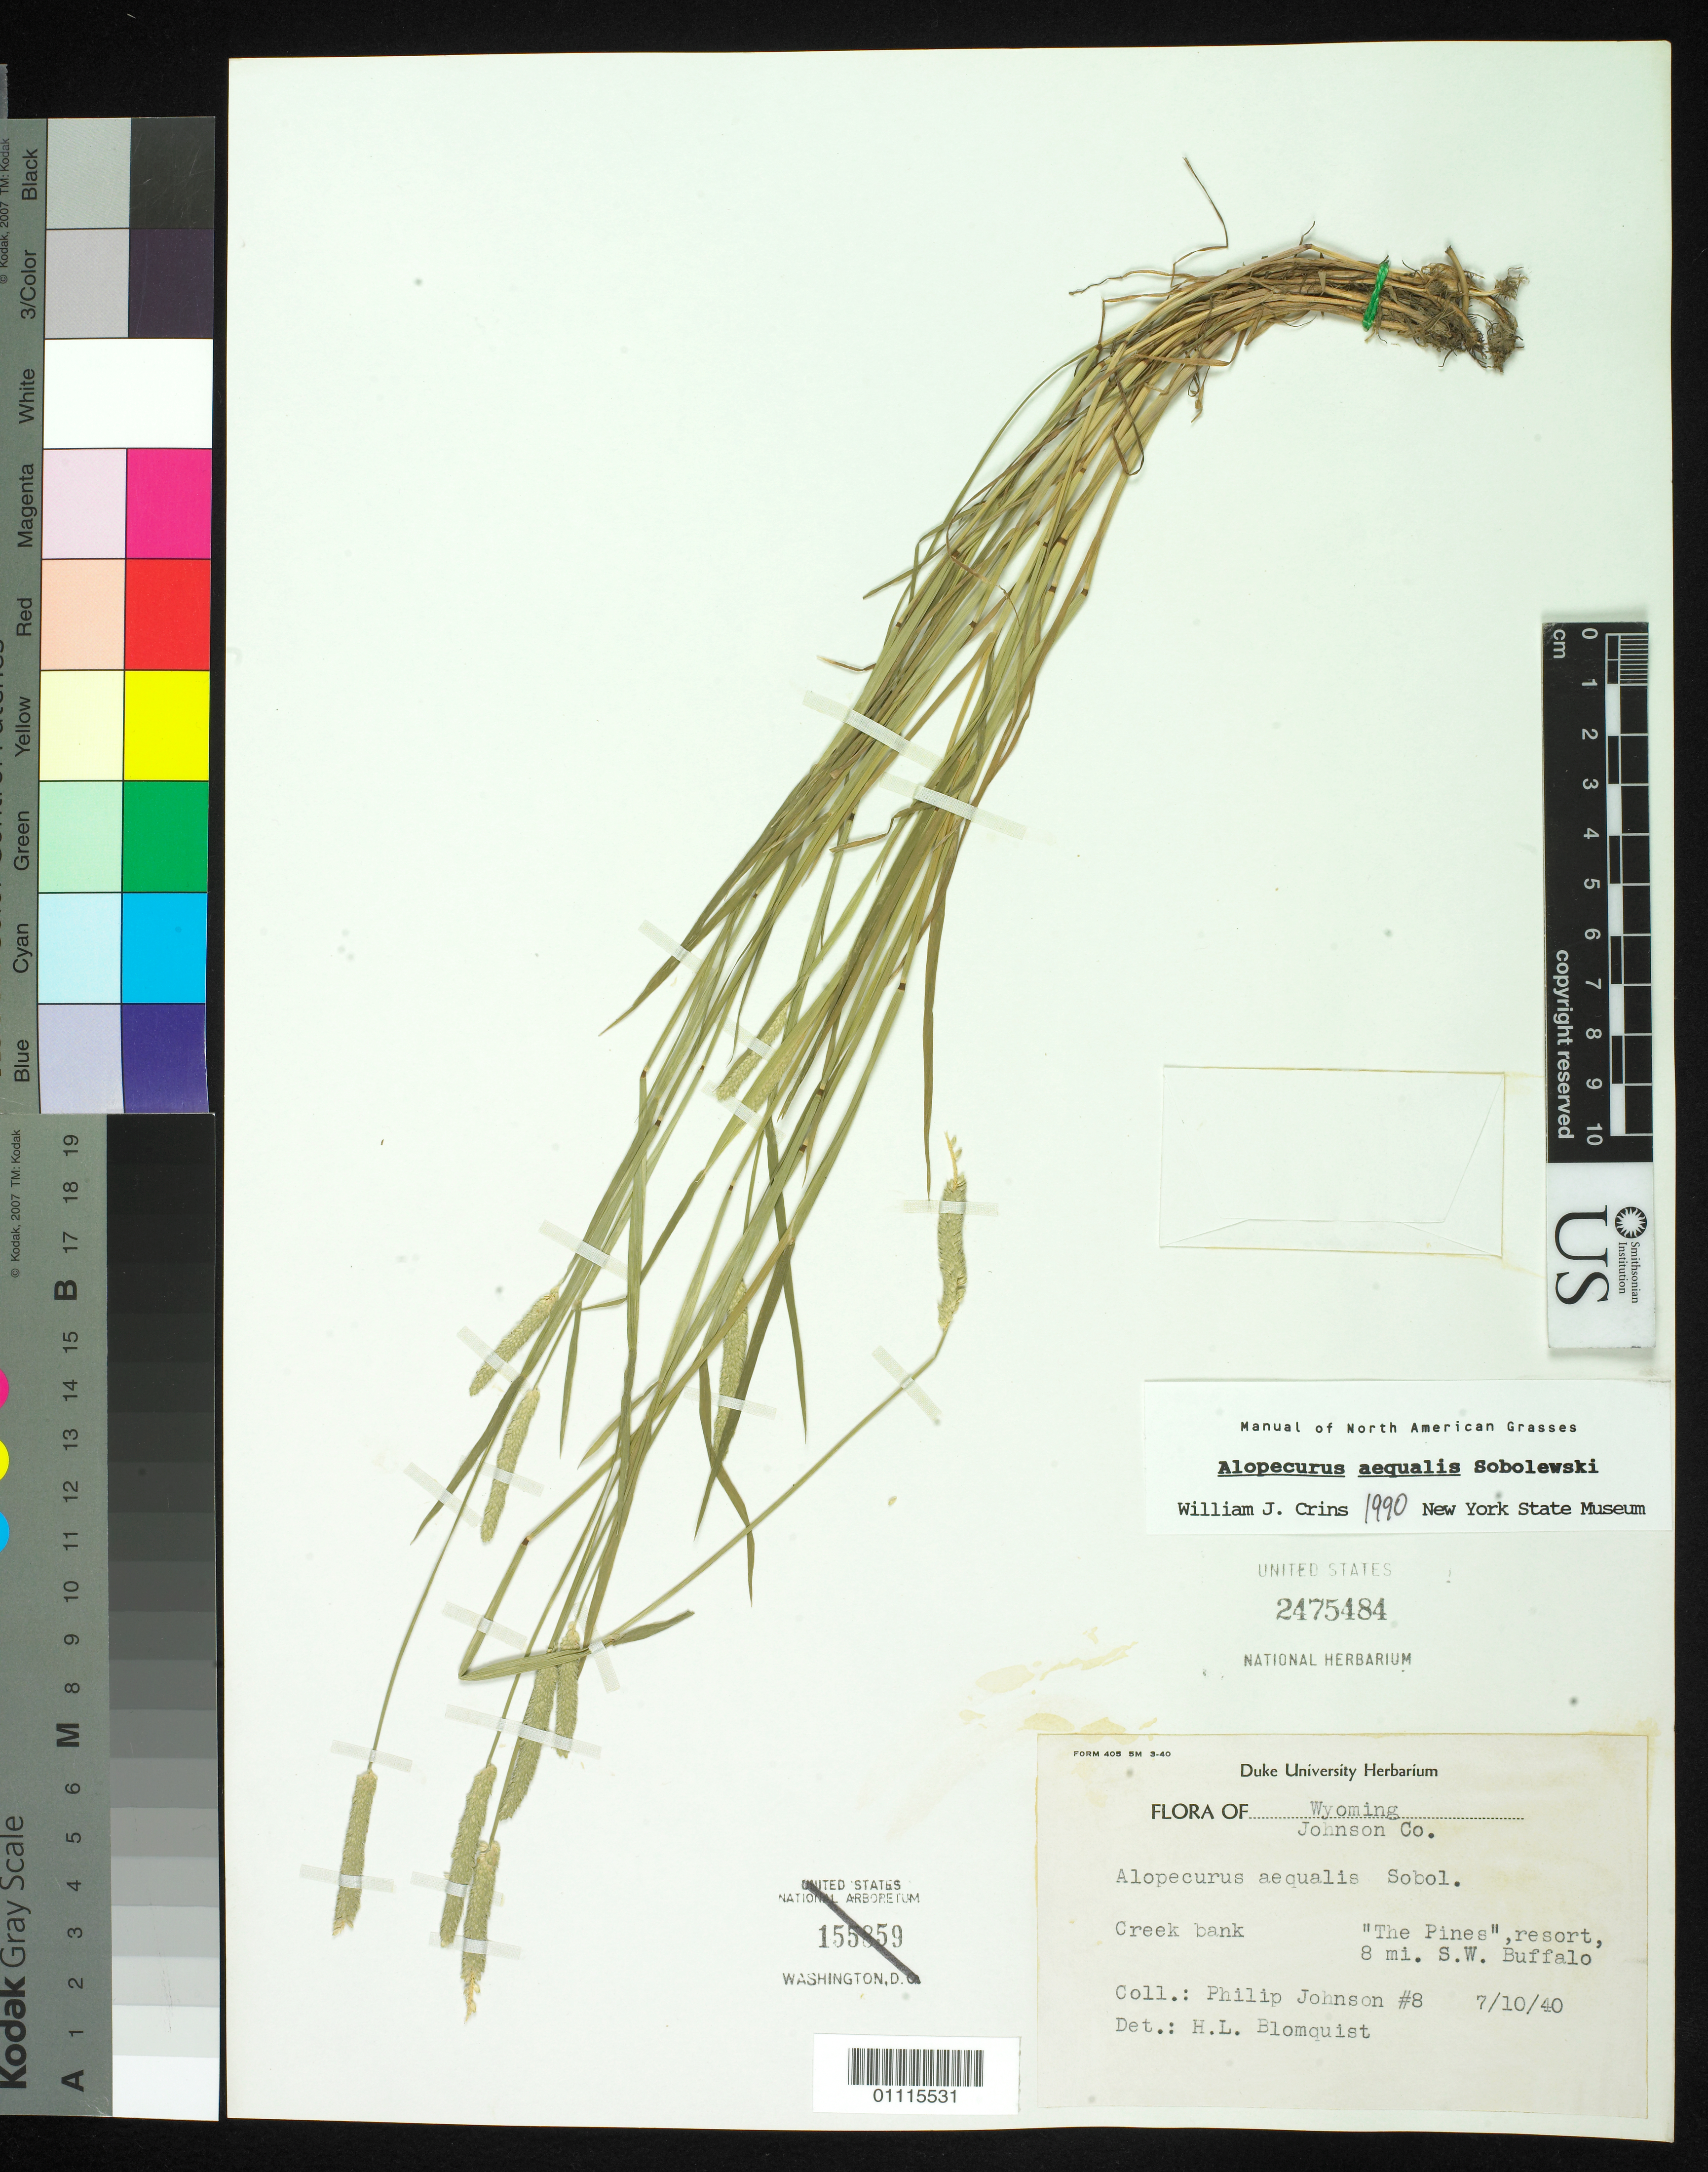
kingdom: Plantae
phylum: Tracheophyta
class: Liliopsida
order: Poales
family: Poaceae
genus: Alopecurus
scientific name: Alopecurus aequalis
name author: Sobol.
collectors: P. Johnson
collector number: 8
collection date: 1940-07-10 or 1940-10-07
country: United States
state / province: Wyoming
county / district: Johnson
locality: "The Pine" resort, 8 mi. SW of Buffalo.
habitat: Creek bank.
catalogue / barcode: US 2475484